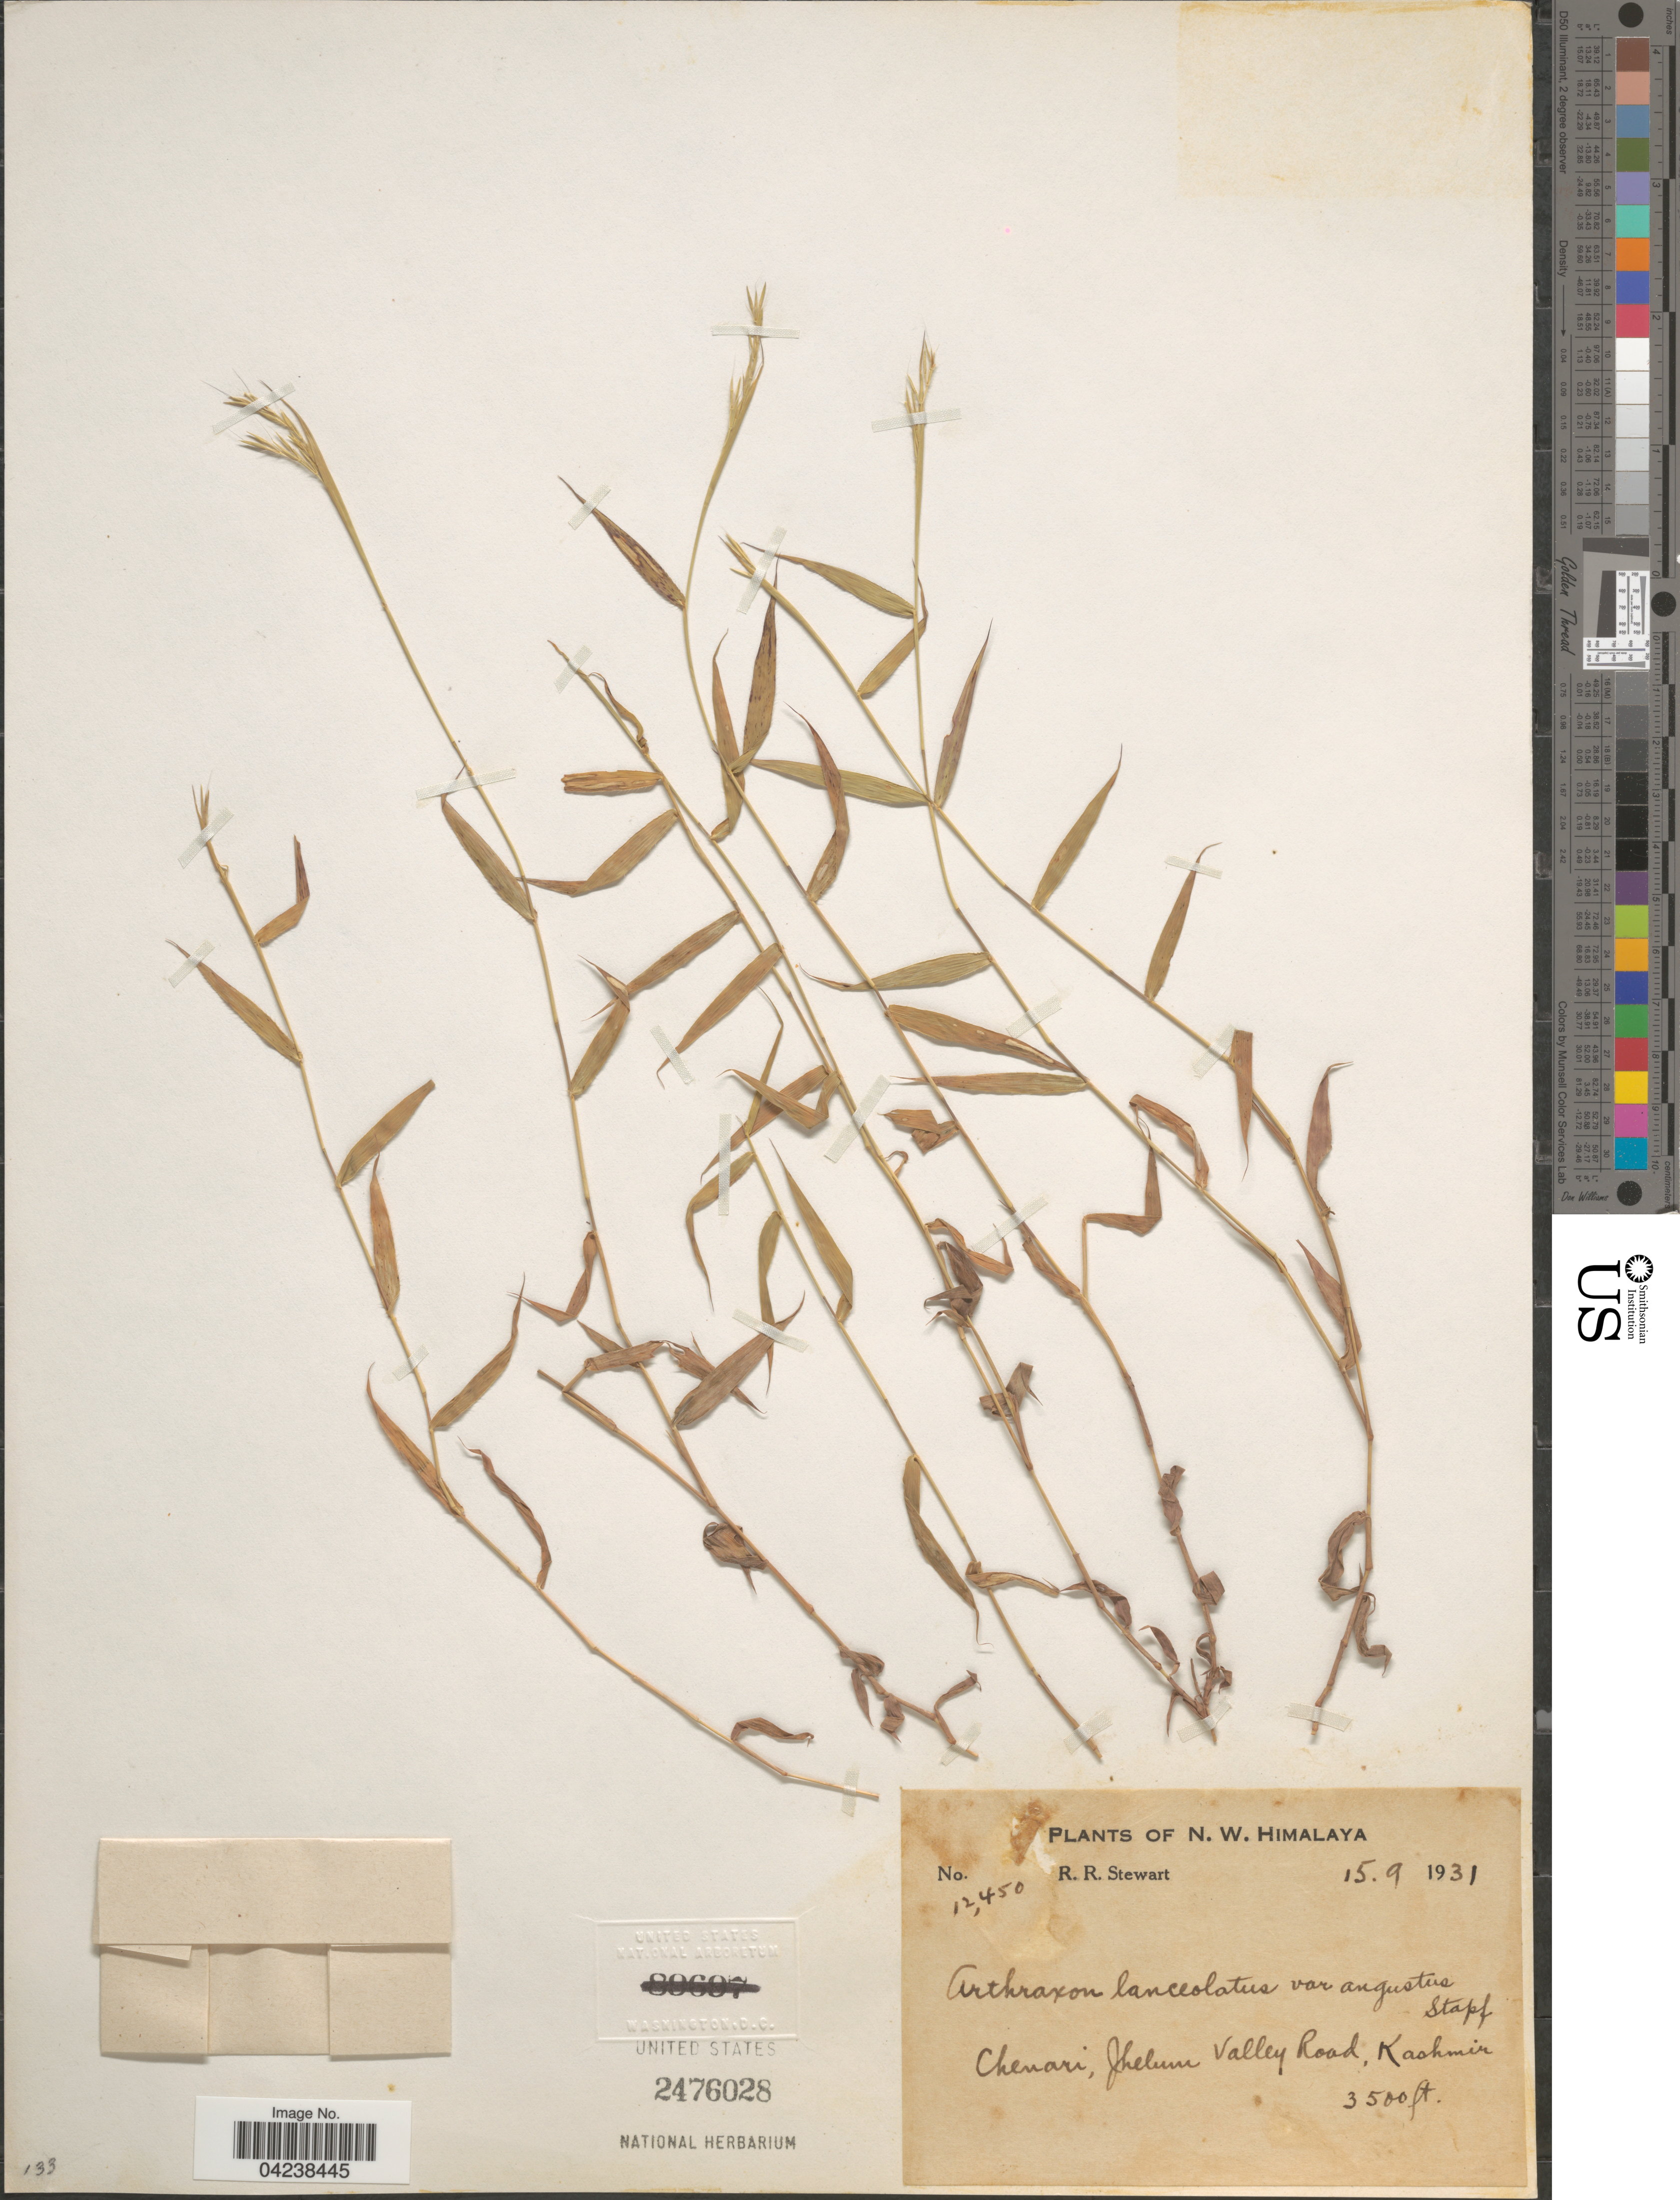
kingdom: Plantae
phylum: Tracheophyta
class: Liliopsida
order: Poales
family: Poaceae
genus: Arthraxon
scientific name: Arthraxon lanceolatus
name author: (Roxb.) Hochst.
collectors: R. Stewart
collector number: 12450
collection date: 1931-09-15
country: India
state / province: Jammu and Kashmir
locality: N.W. Himalaya. Chenari, Jhelum Valley Road, Kashmir.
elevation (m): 1067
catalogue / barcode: US 2476028